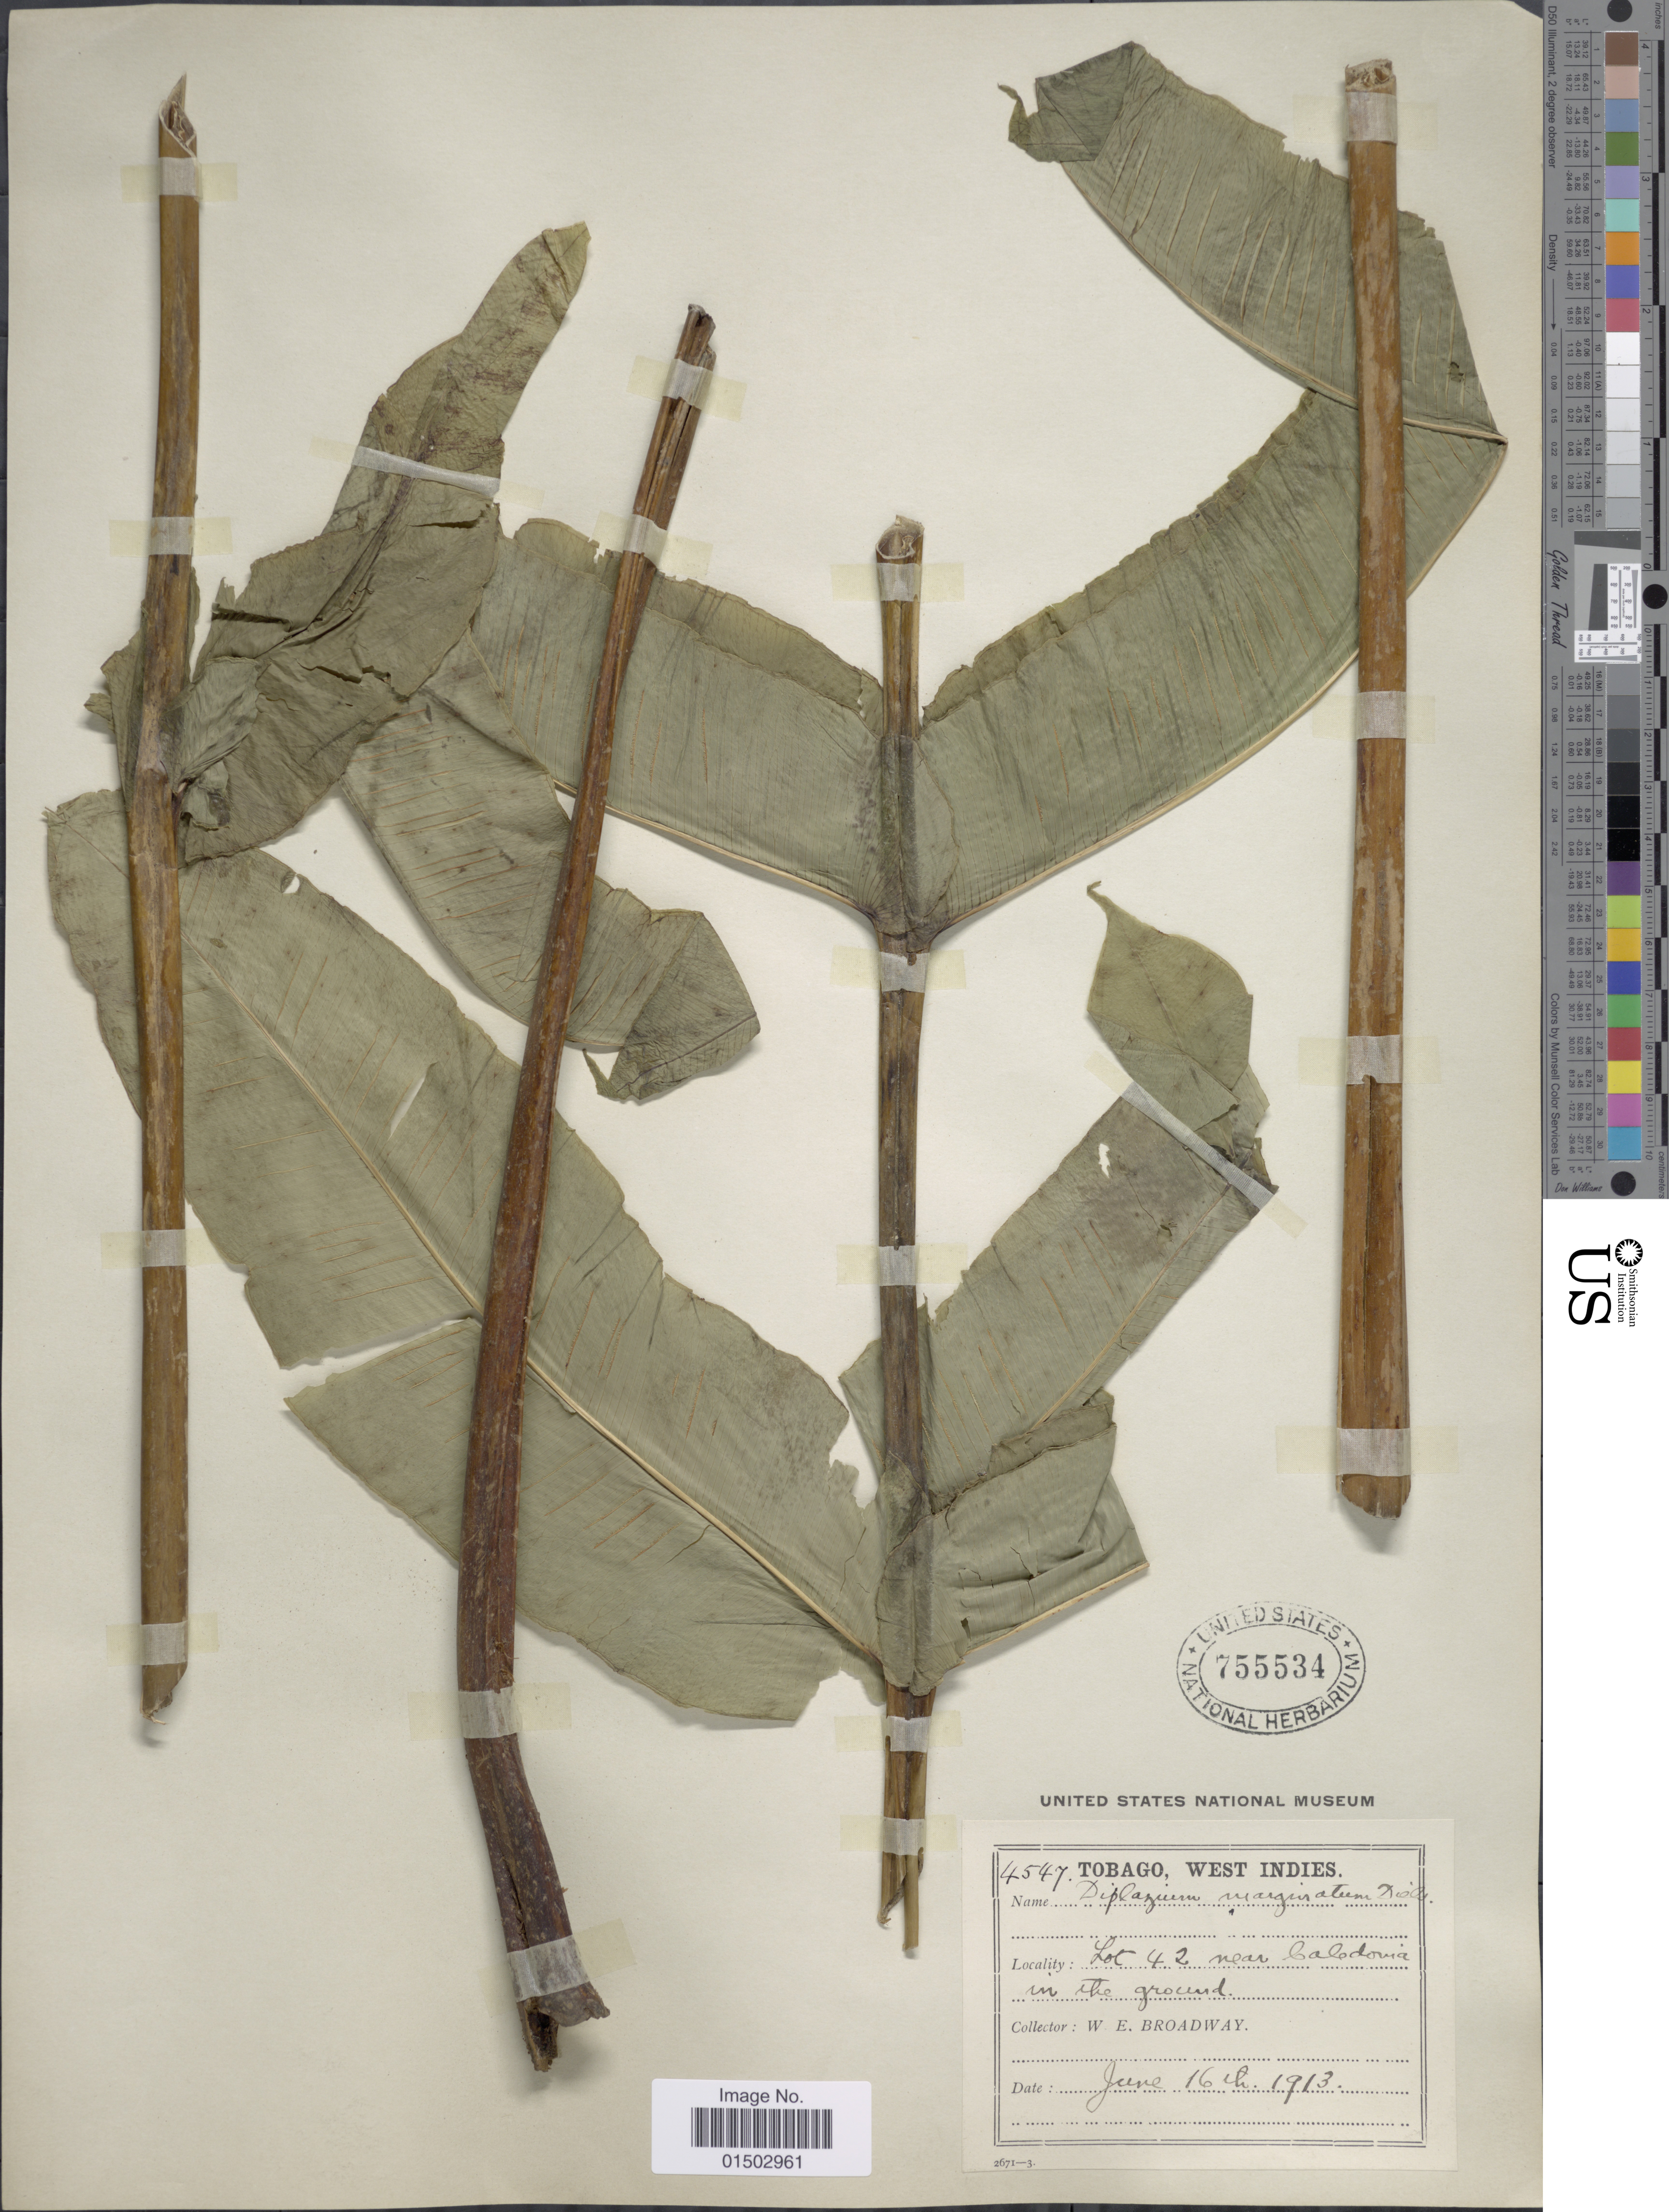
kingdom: Plantae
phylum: Tracheophyta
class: Polypodiopsida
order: Polypodiales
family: Hemidictyaceae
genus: Hemidictyum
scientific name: Hemidictyum marginatum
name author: (L.) C. Presl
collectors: W. E. Broadway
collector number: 4547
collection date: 1913-06-16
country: Trinidad and Tobago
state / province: Tobago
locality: Lot 42 near Caledonia, in the ground.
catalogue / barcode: US 755534